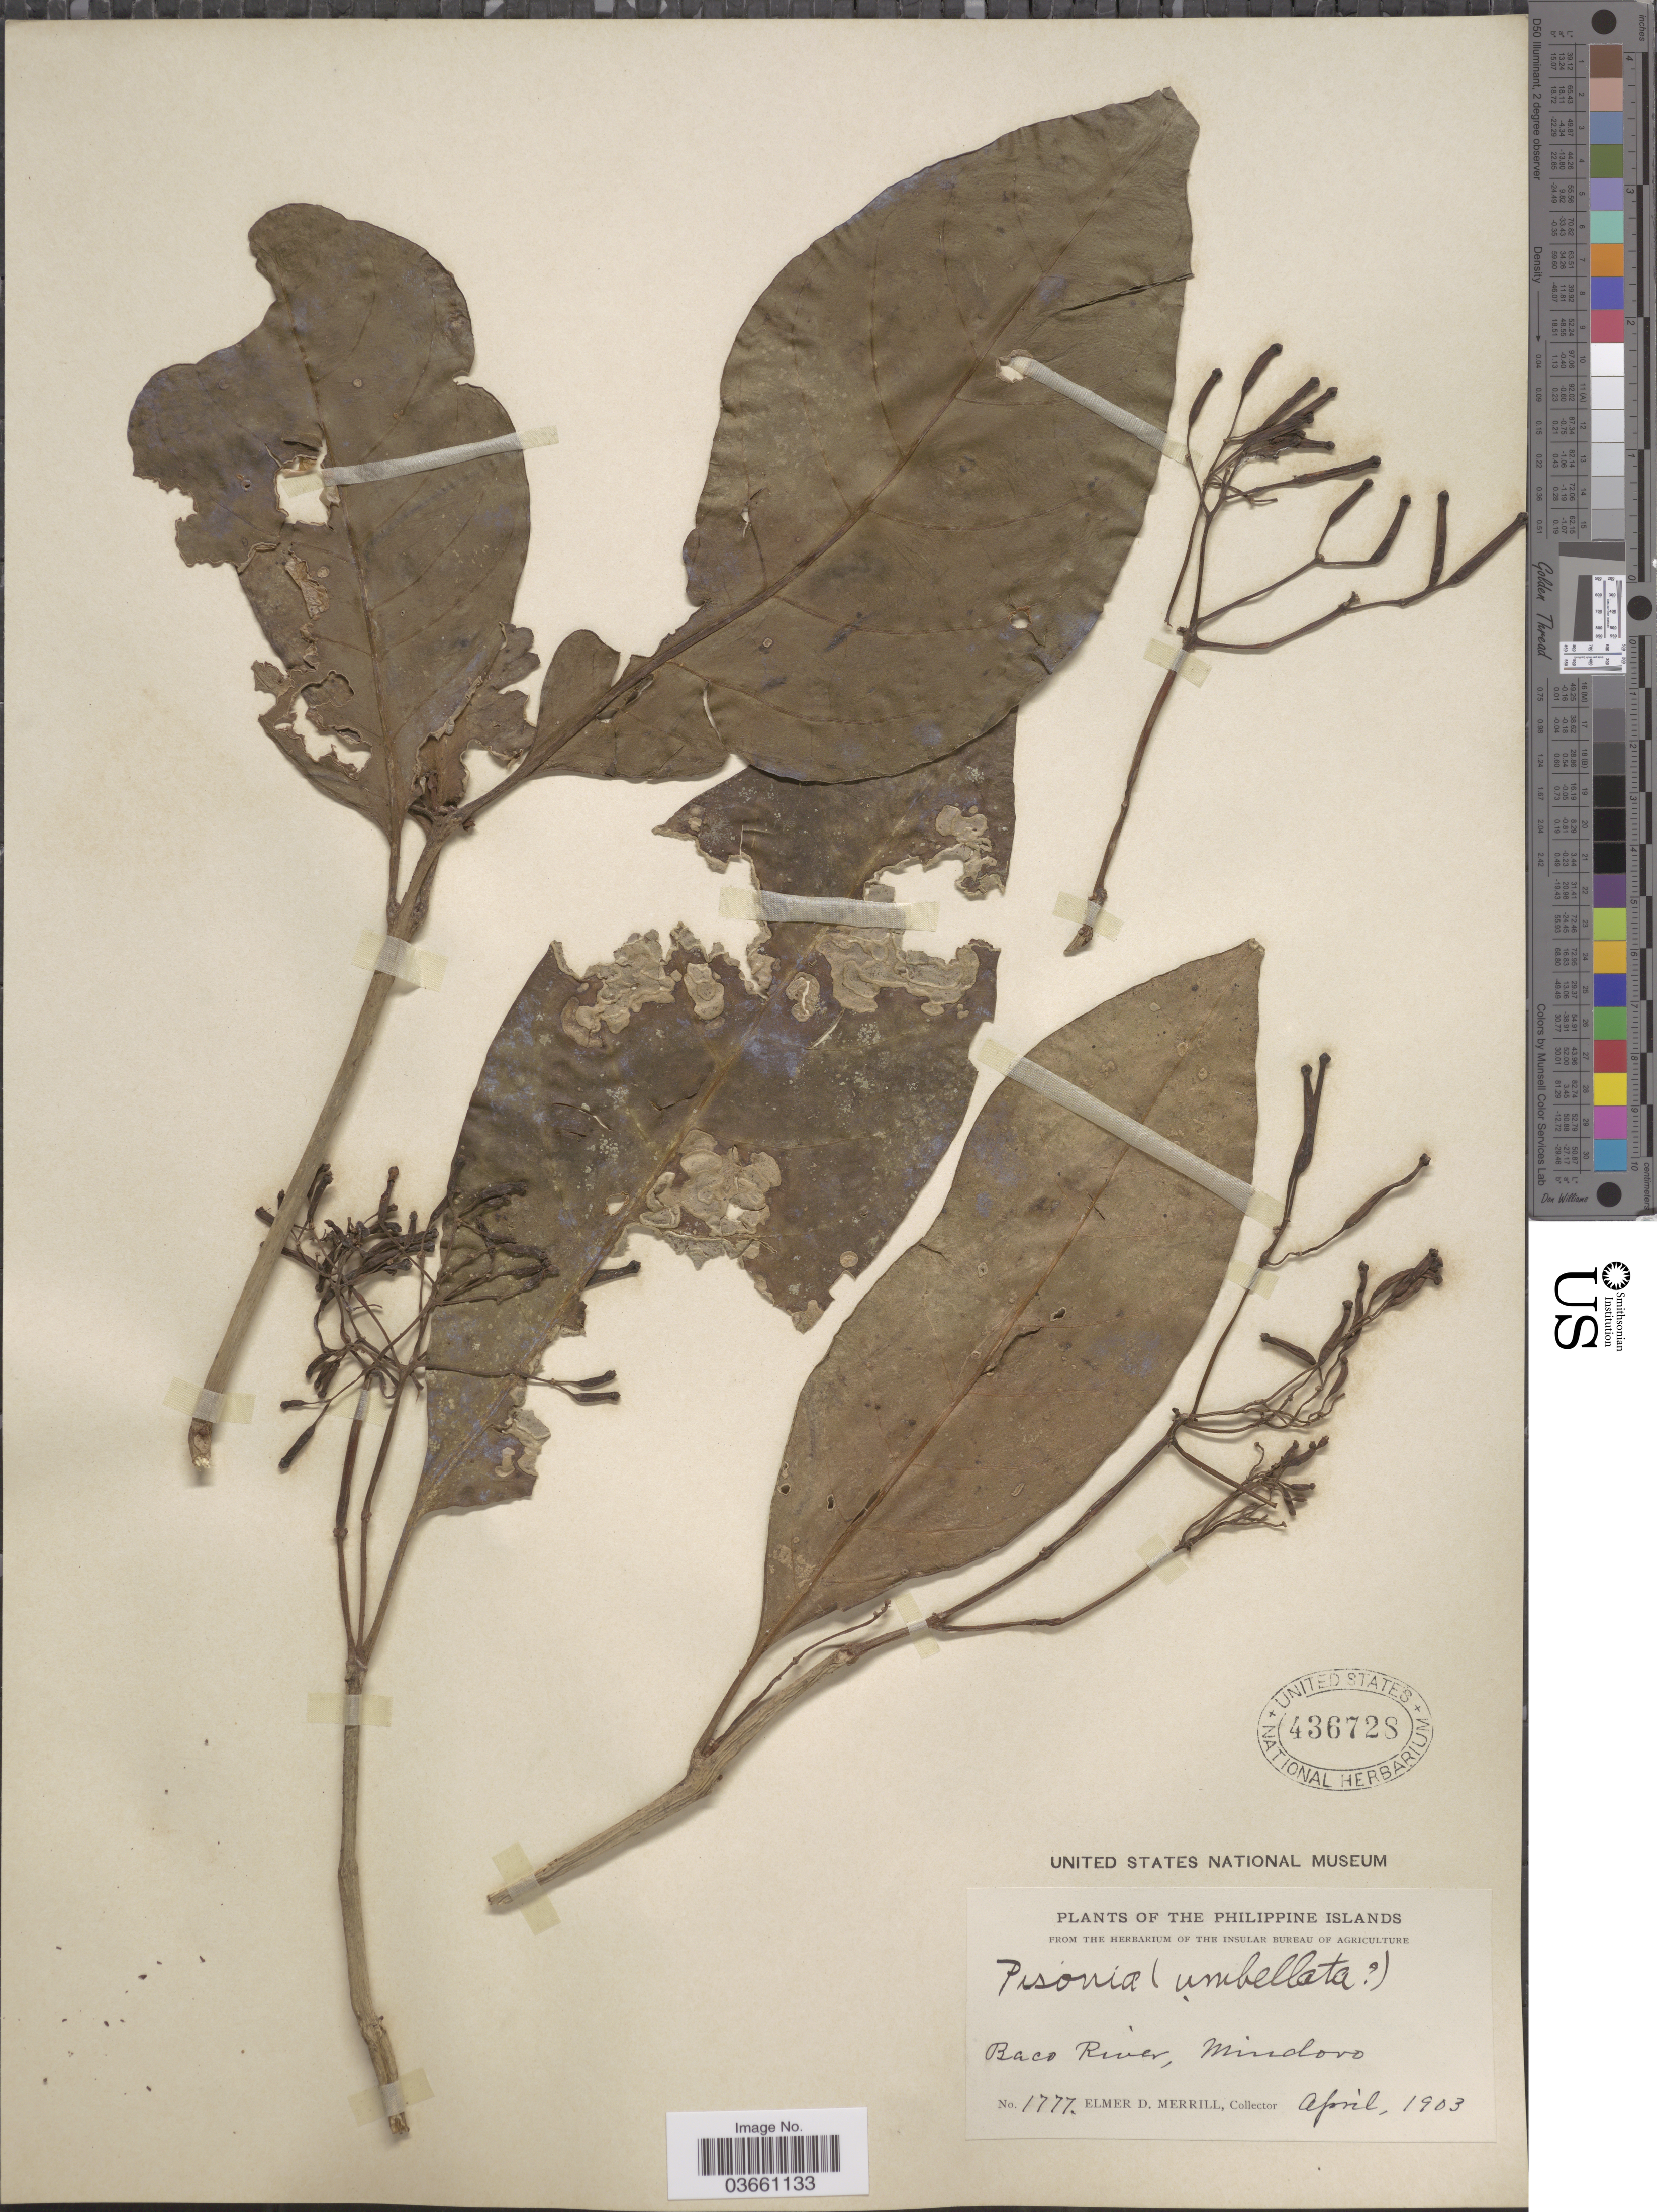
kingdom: Plantae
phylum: Tracheophyta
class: Magnoliopsida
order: Caryophyllales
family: Nyctaginaceae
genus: Pisonia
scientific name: Pisonia umbellifera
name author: (J.R. Forst. & G. Forst.) Seem.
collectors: E. D. Merrill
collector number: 1777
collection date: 1903-04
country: Philippines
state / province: Mimaropa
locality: Baco River, Mindoro.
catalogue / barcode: US 436728